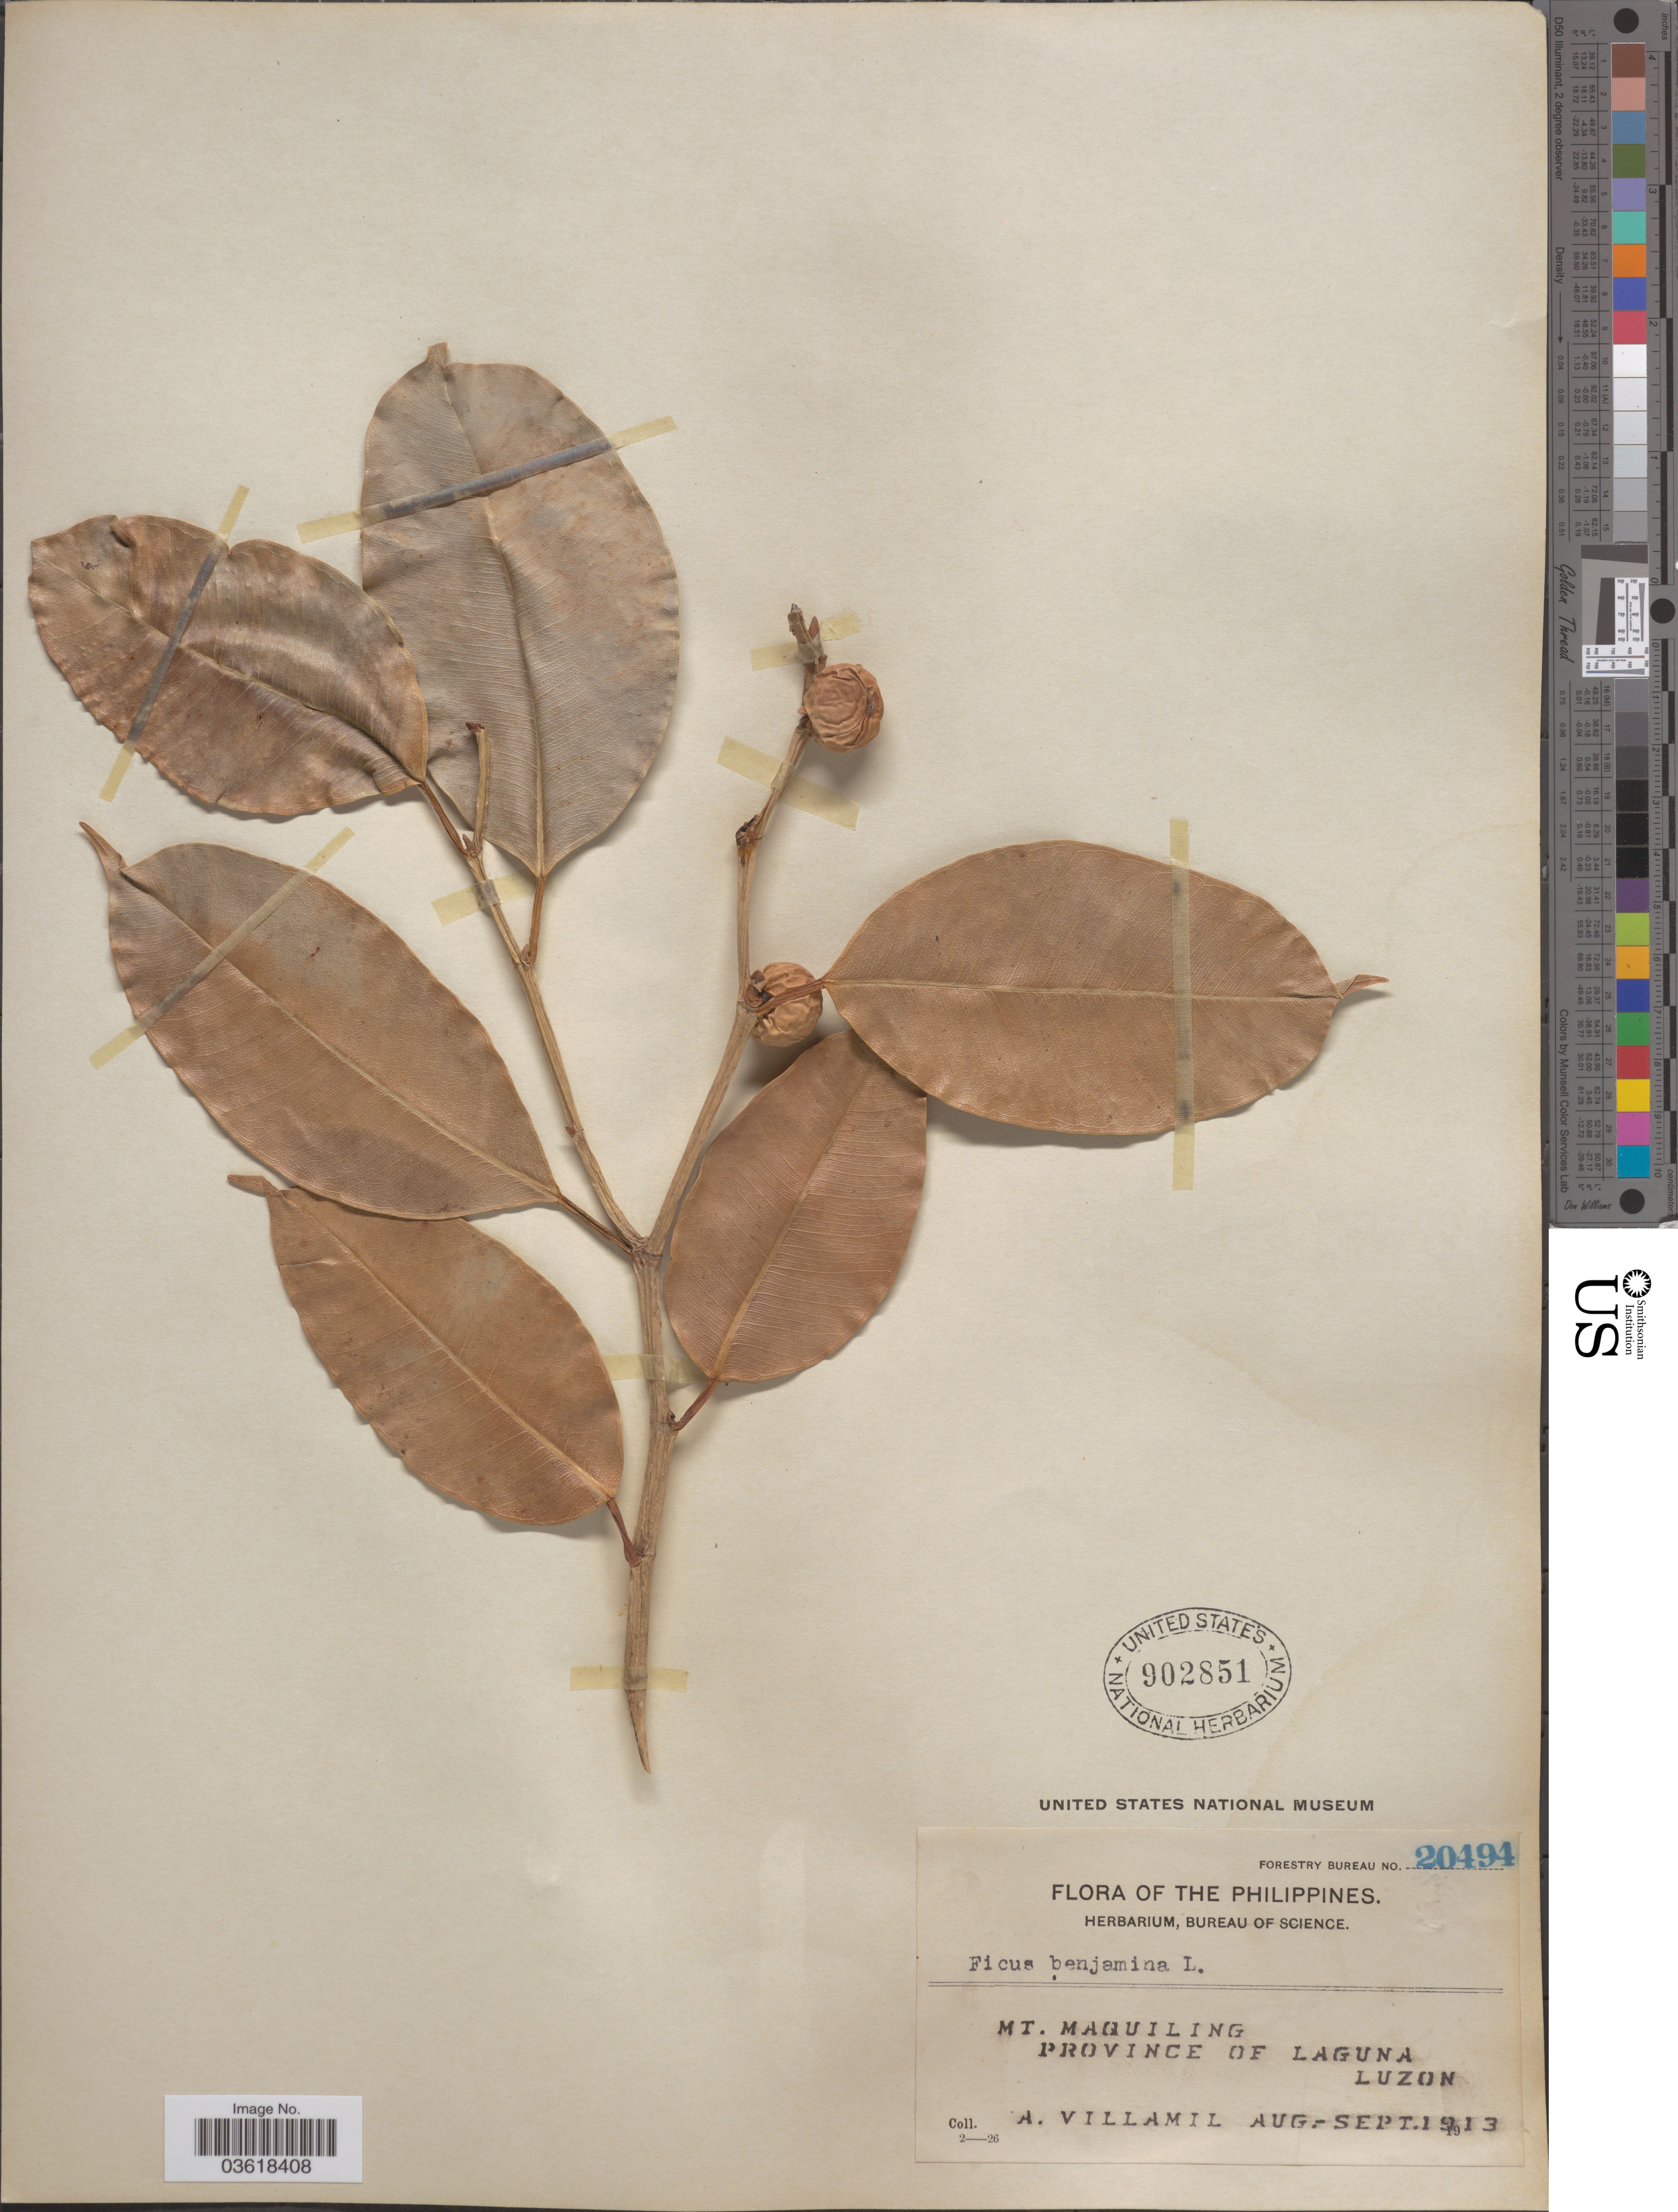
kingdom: Plantae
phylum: Tracheophyta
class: Magnoliopsida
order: Rosales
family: Moraceae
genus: Ficus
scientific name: Ficus benjamina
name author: L.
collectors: A. Villamil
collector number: Forestry Bureau 20494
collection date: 1913-08/1913-09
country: Philippines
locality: Mt. Maquiling. Province of Laguna. Luzon.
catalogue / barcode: US 902851